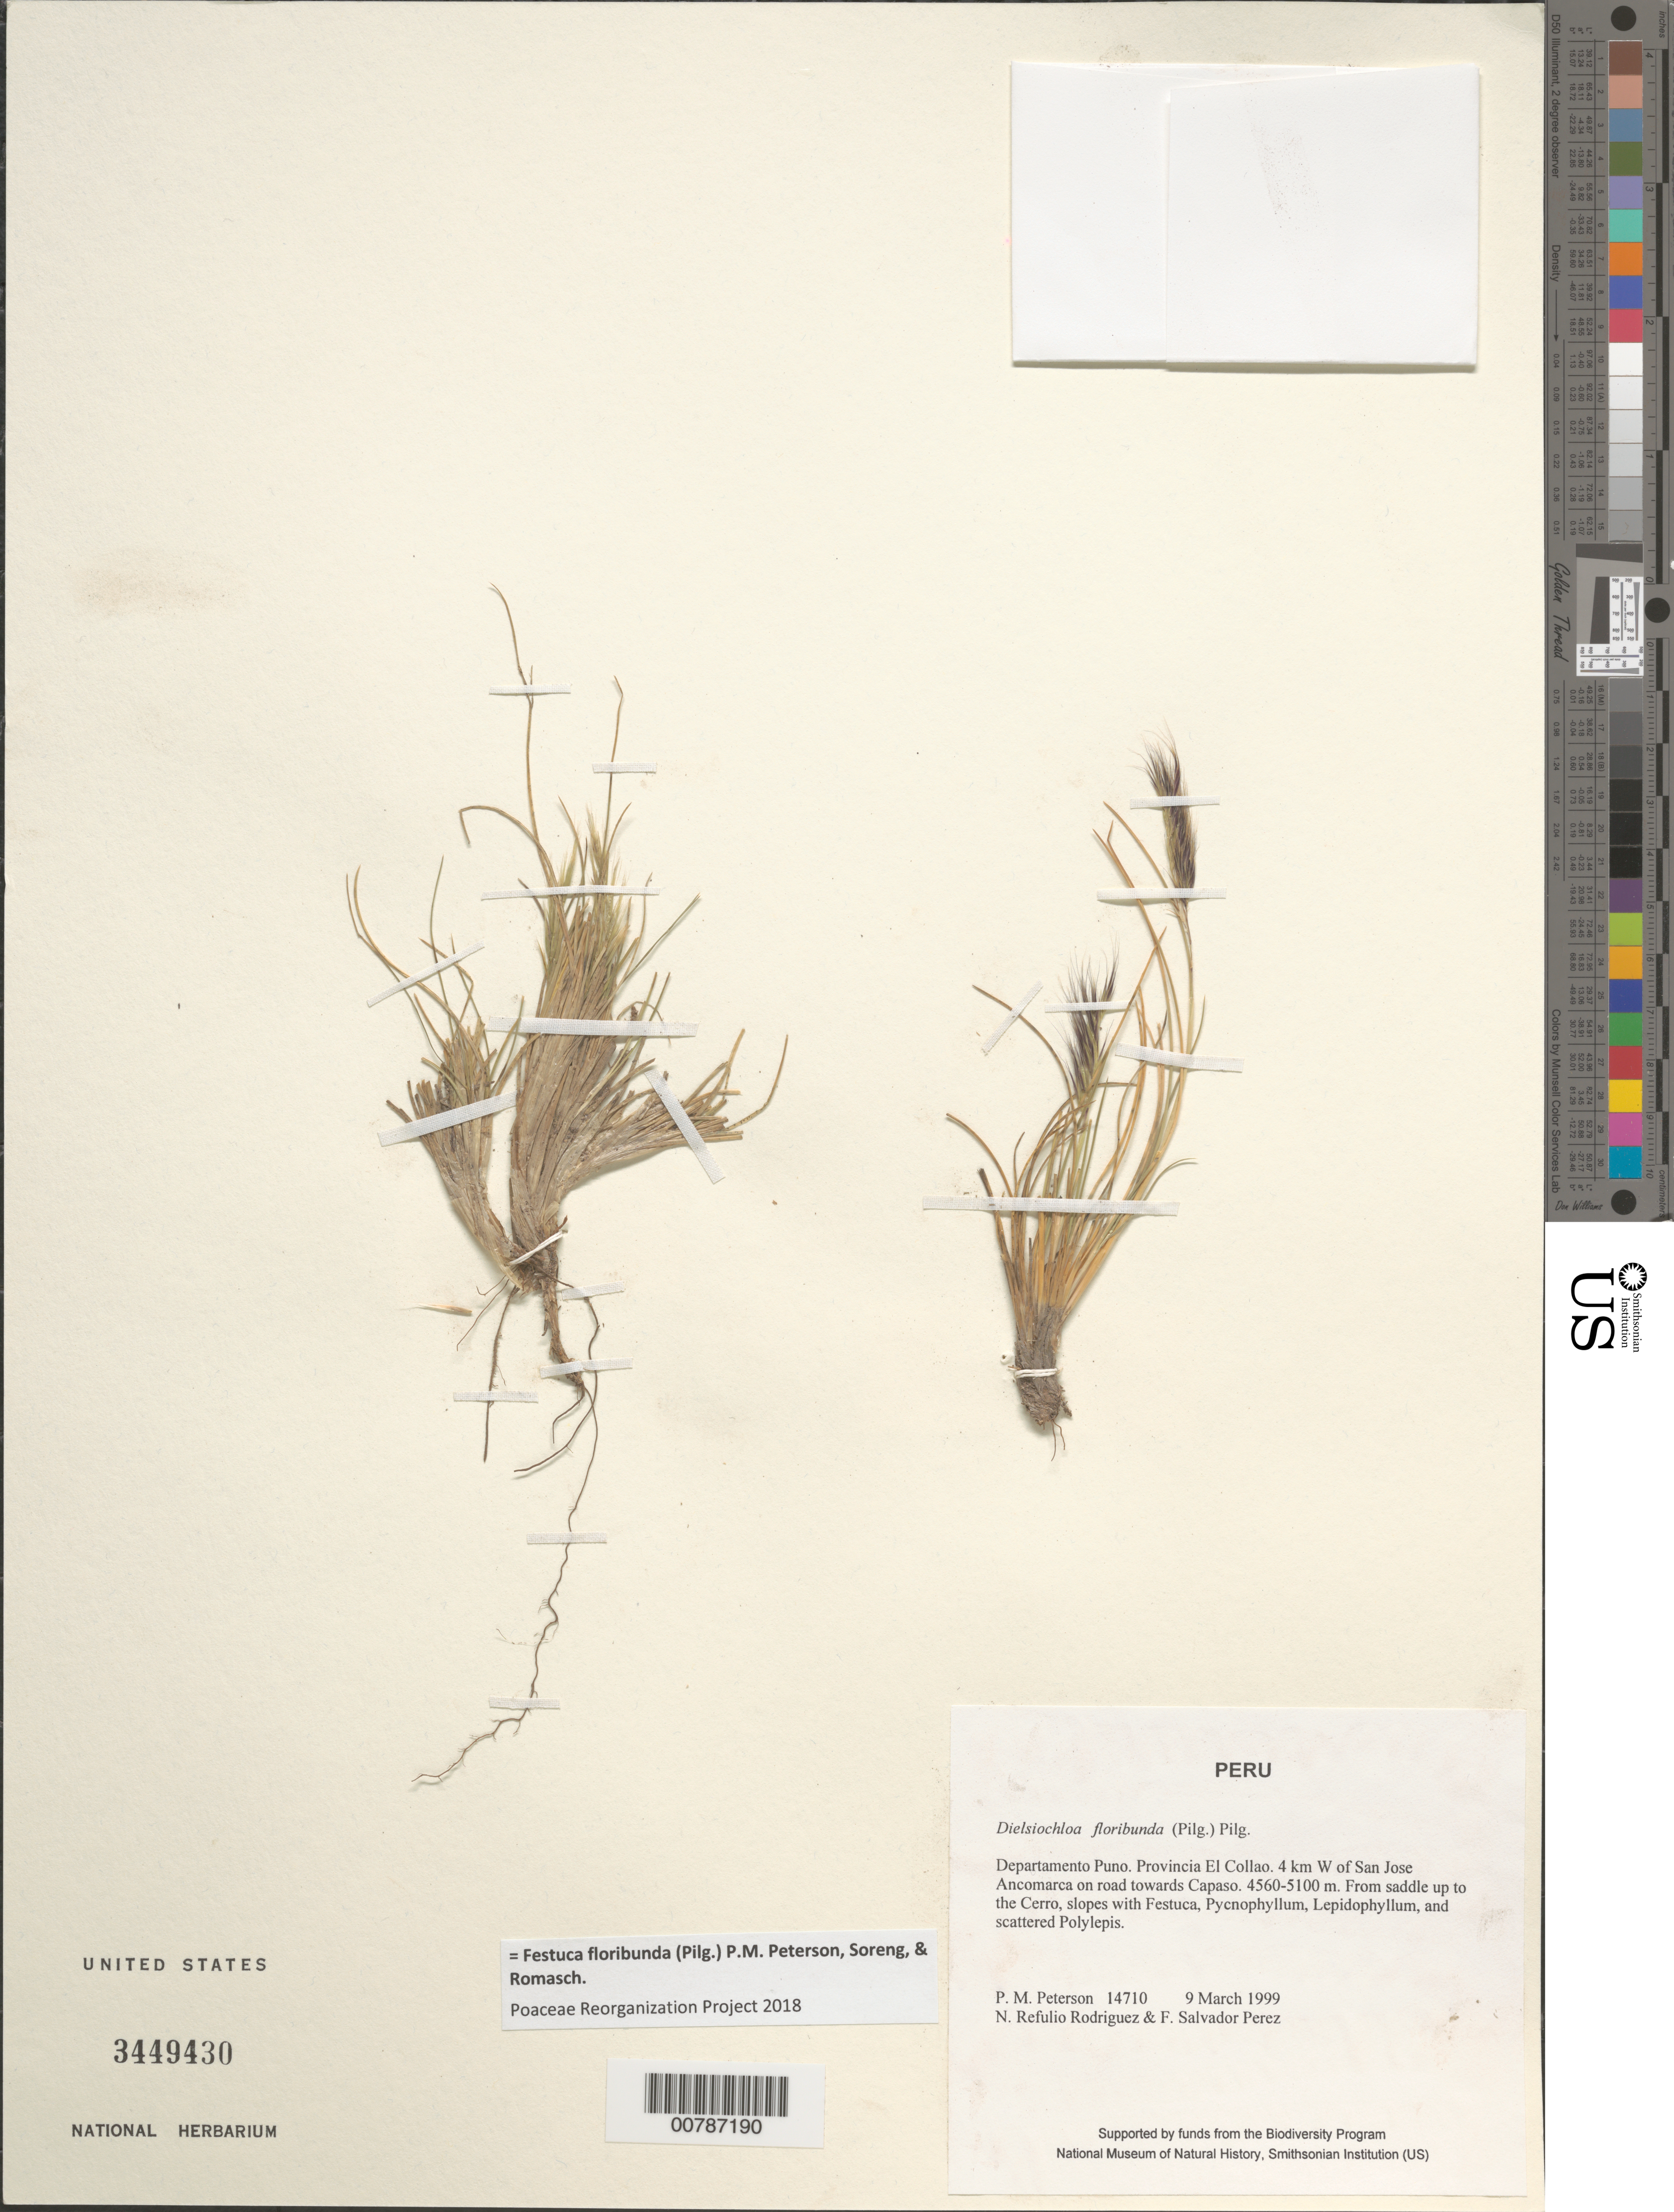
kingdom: Plantae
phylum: Tracheophyta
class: Liliopsida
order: Poales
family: Poaceae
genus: Festuca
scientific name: Festuca floribunda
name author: (Pilg.) P.M. Peterson et al.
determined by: Poaceae Reorganization Project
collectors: P. M. Peterson, N. Refulio-Rodríguez & F. Salvador Perez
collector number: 14710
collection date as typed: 09 Mar 1999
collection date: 1999-03-09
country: Peru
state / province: Puno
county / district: El Collao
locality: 4 km W of San Jose Ancomarca on road towards Capaso.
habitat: From saddle up to the Cerro, slopes with Festuca, Pycnophyllum, Lepidophyllum and scattered Polylepis.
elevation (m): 4560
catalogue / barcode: US 3449430